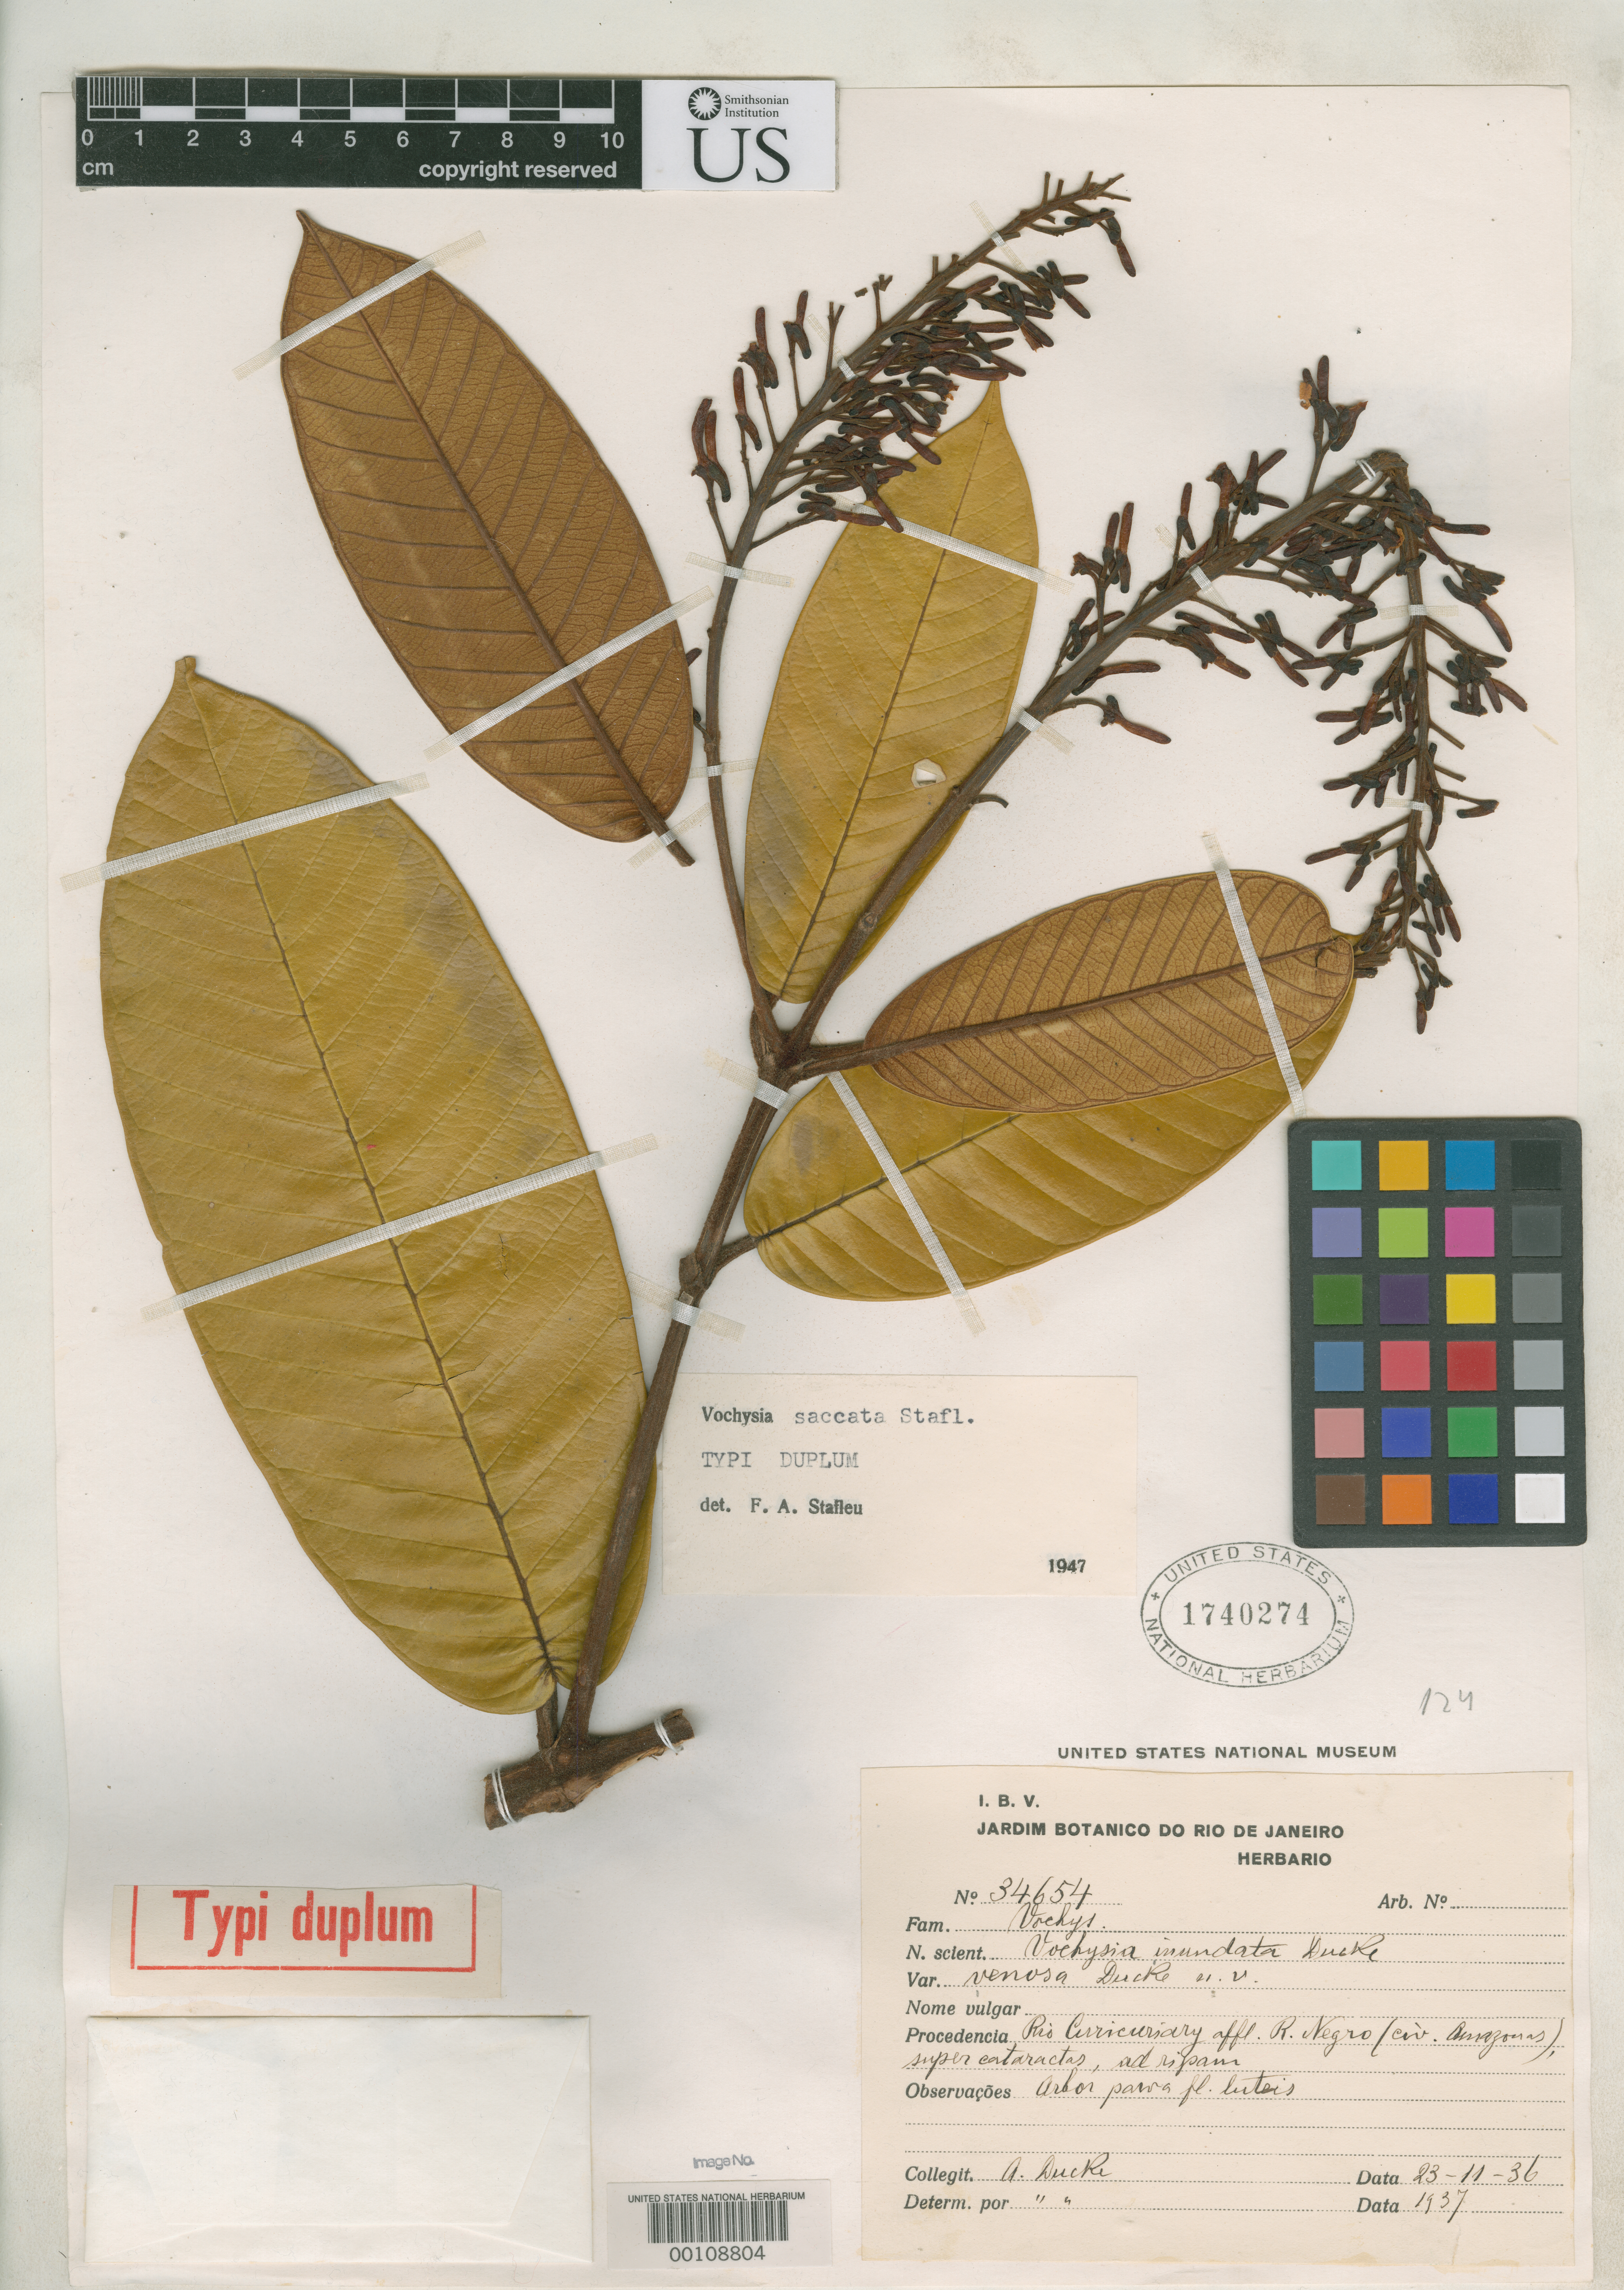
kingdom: Plantae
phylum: Tracheophyta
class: Magnoliopsida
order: Myrtales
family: Vochysiaceae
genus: Vochysia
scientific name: Vochysia inundata var. venosa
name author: Ducke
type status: Isotype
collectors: A. Ducke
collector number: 34654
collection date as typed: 23 Nov 1936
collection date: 1936-11-23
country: Brazil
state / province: Amazonas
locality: Rios Curicuriary and Negro.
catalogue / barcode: US 1740274